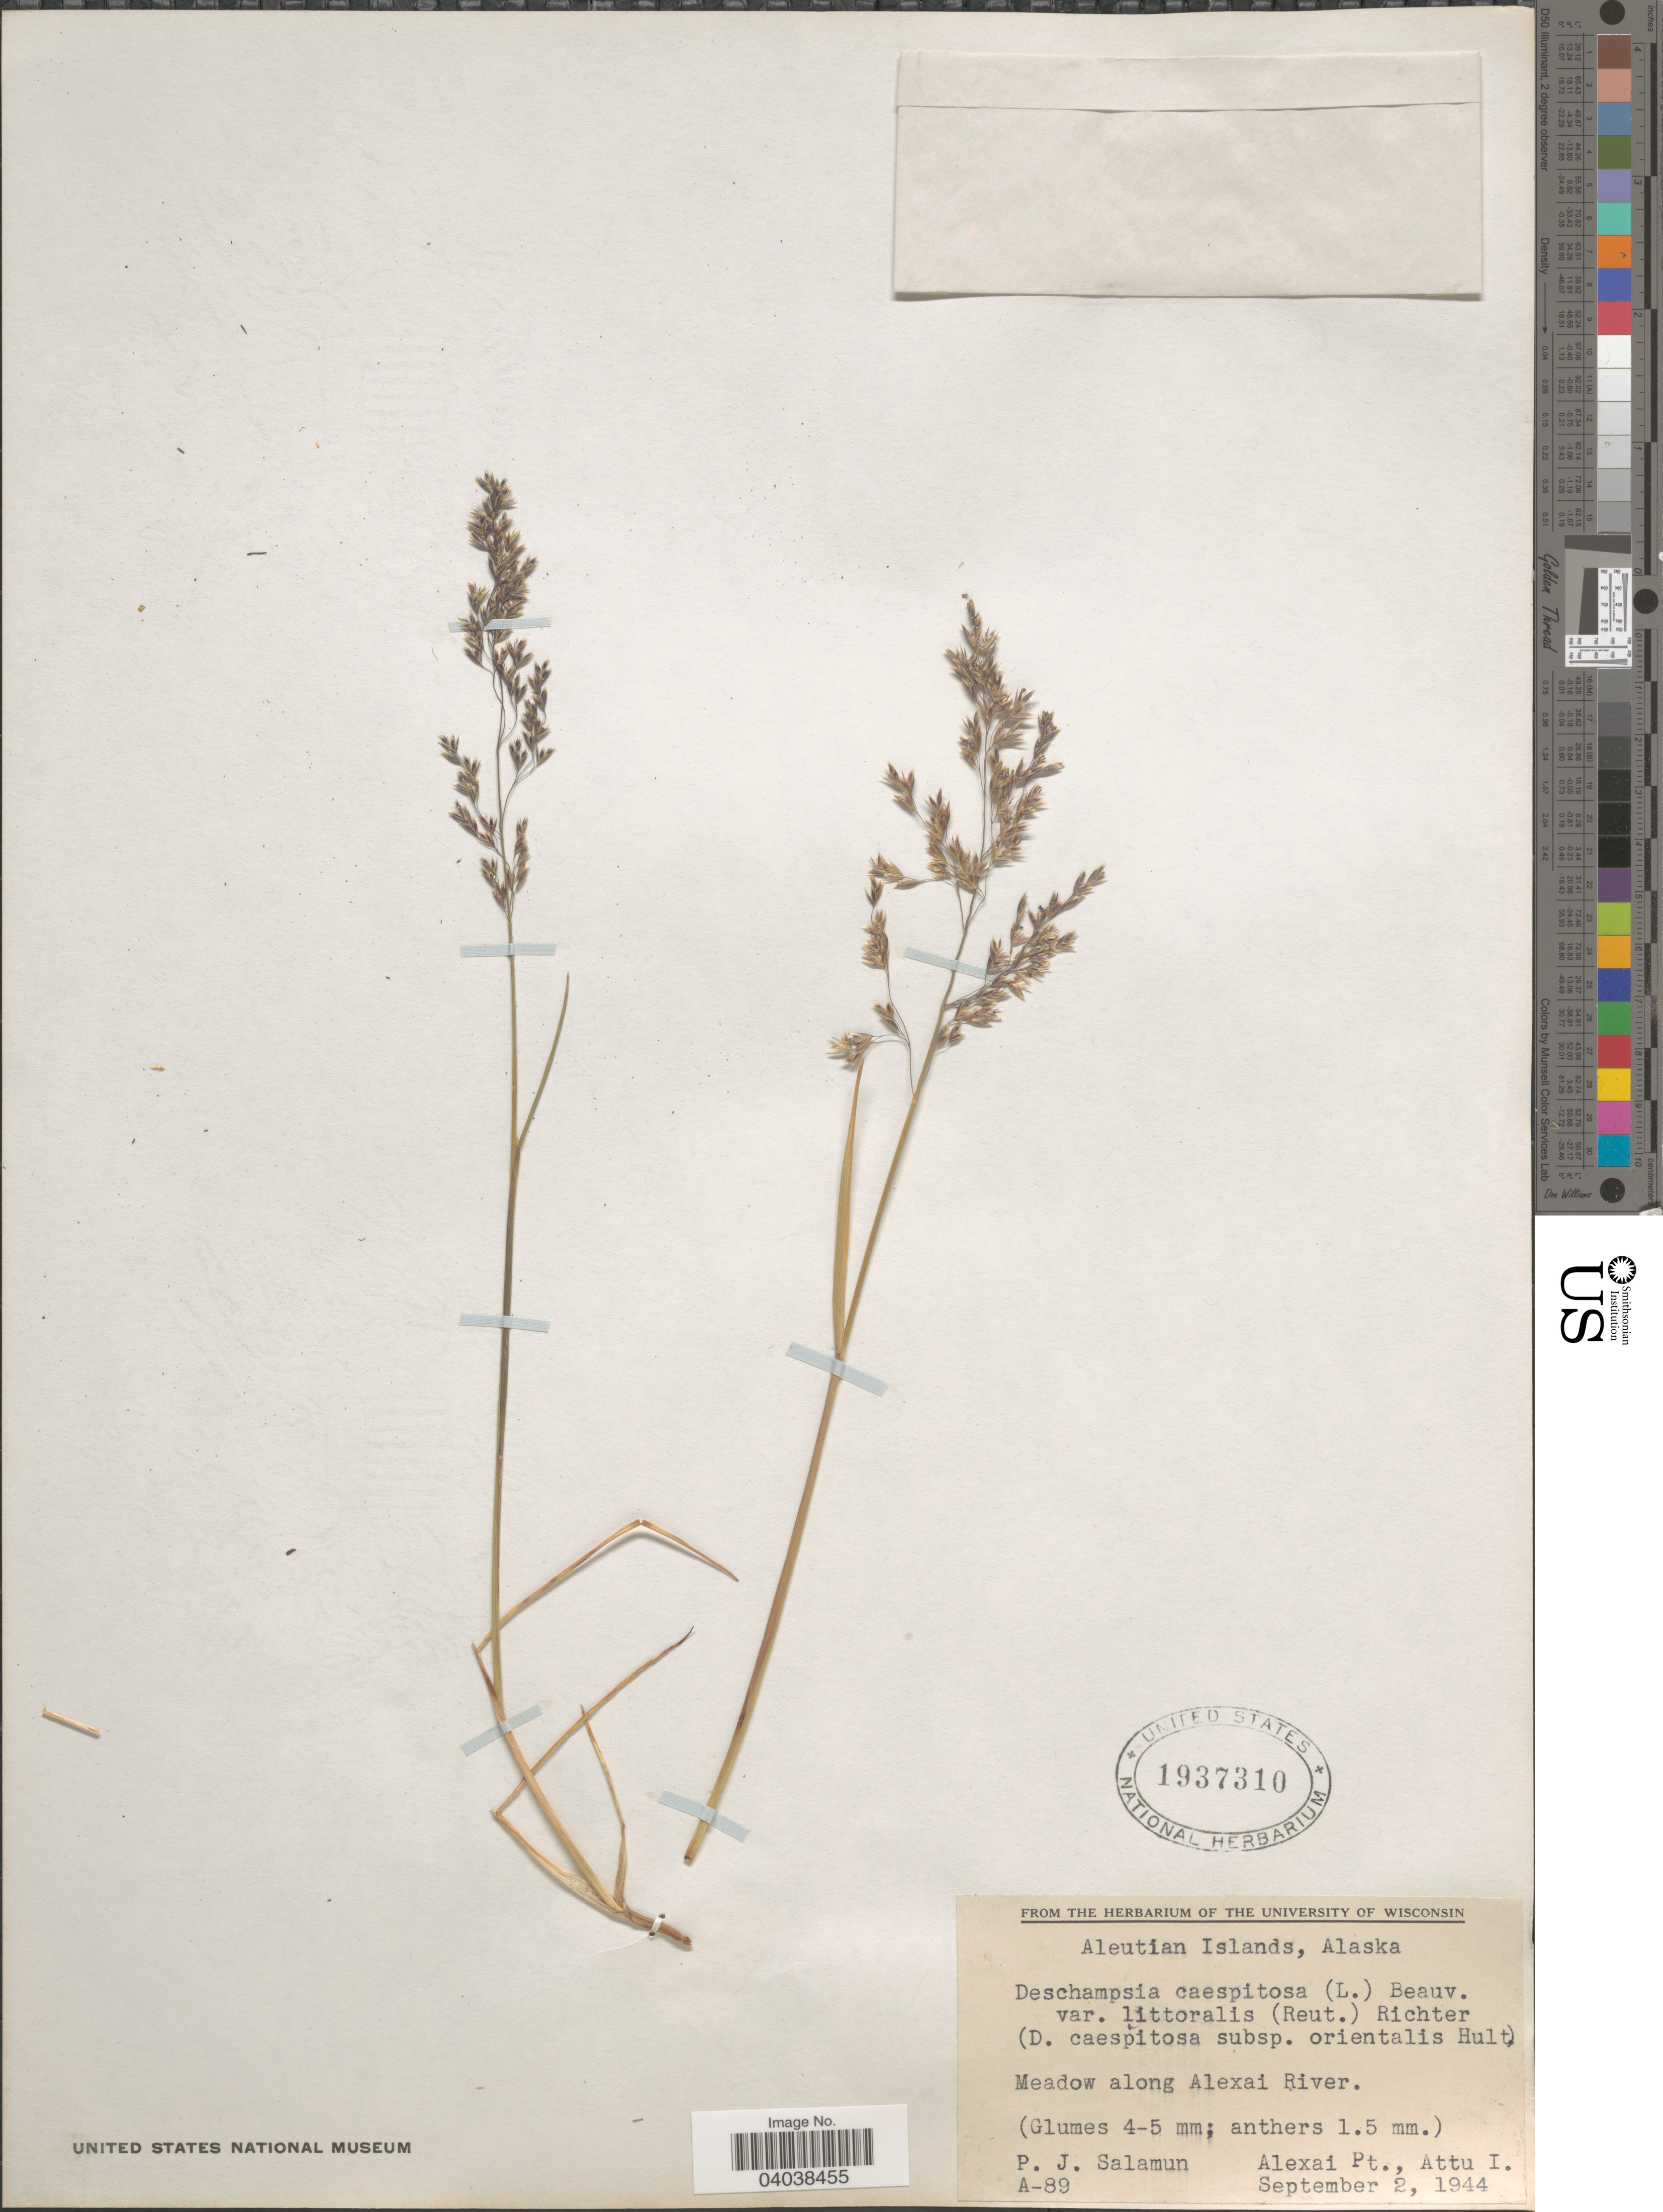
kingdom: Plantae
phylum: Tracheophyta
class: Liliopsida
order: Poales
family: Poaceae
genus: Deschampsia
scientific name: Deschampsia cespitosa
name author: (L.) P. Beauv.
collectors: P. Salamun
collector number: A-89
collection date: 1944-09-02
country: United States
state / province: Alaska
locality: Aleutian Islands. Meadow along Alexai River. Alexai Pt., Attu I.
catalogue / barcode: US 1937310